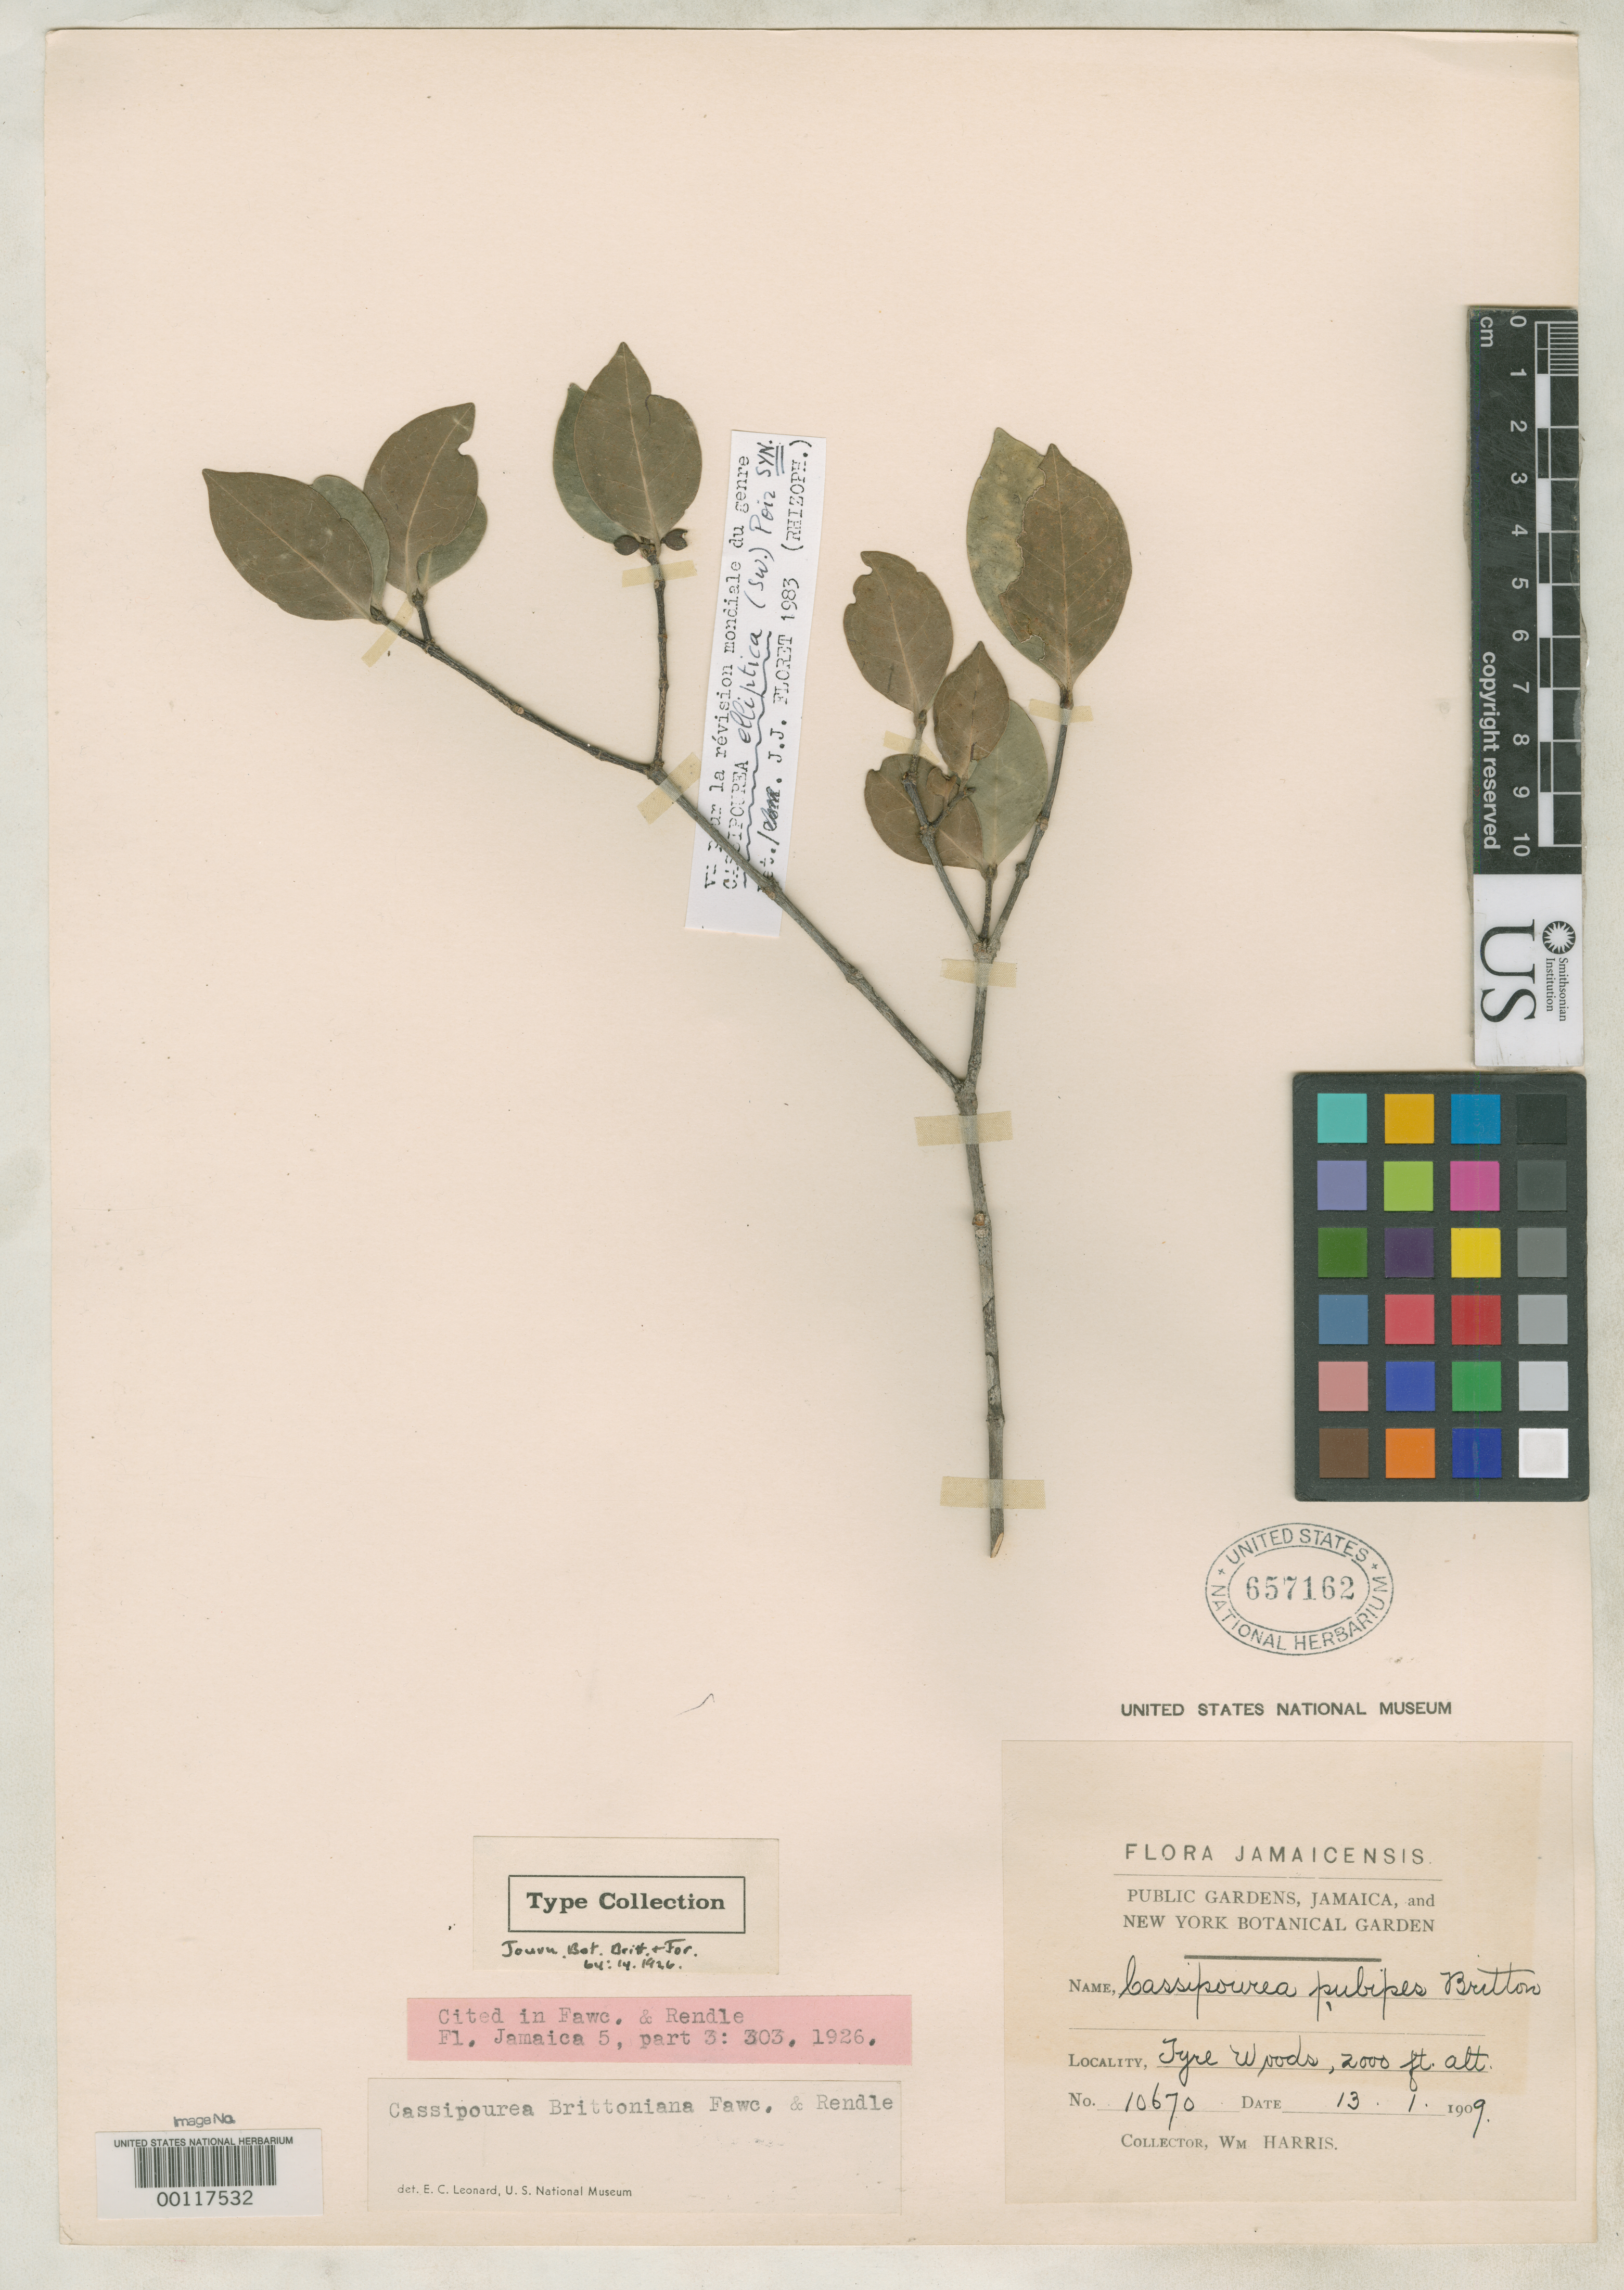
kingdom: Plantae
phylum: Tracheophyta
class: Magnoliopsida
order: Malpighiales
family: Rhizophoraceae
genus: Cassipourea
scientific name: Cassipourea brittoniana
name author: Fawc. & Rendle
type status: Type Fragment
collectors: W. H. Harris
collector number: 10670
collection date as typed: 13 Jan 1909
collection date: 1909-01-13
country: Jamaica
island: Greater Antilles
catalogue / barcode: US 657162